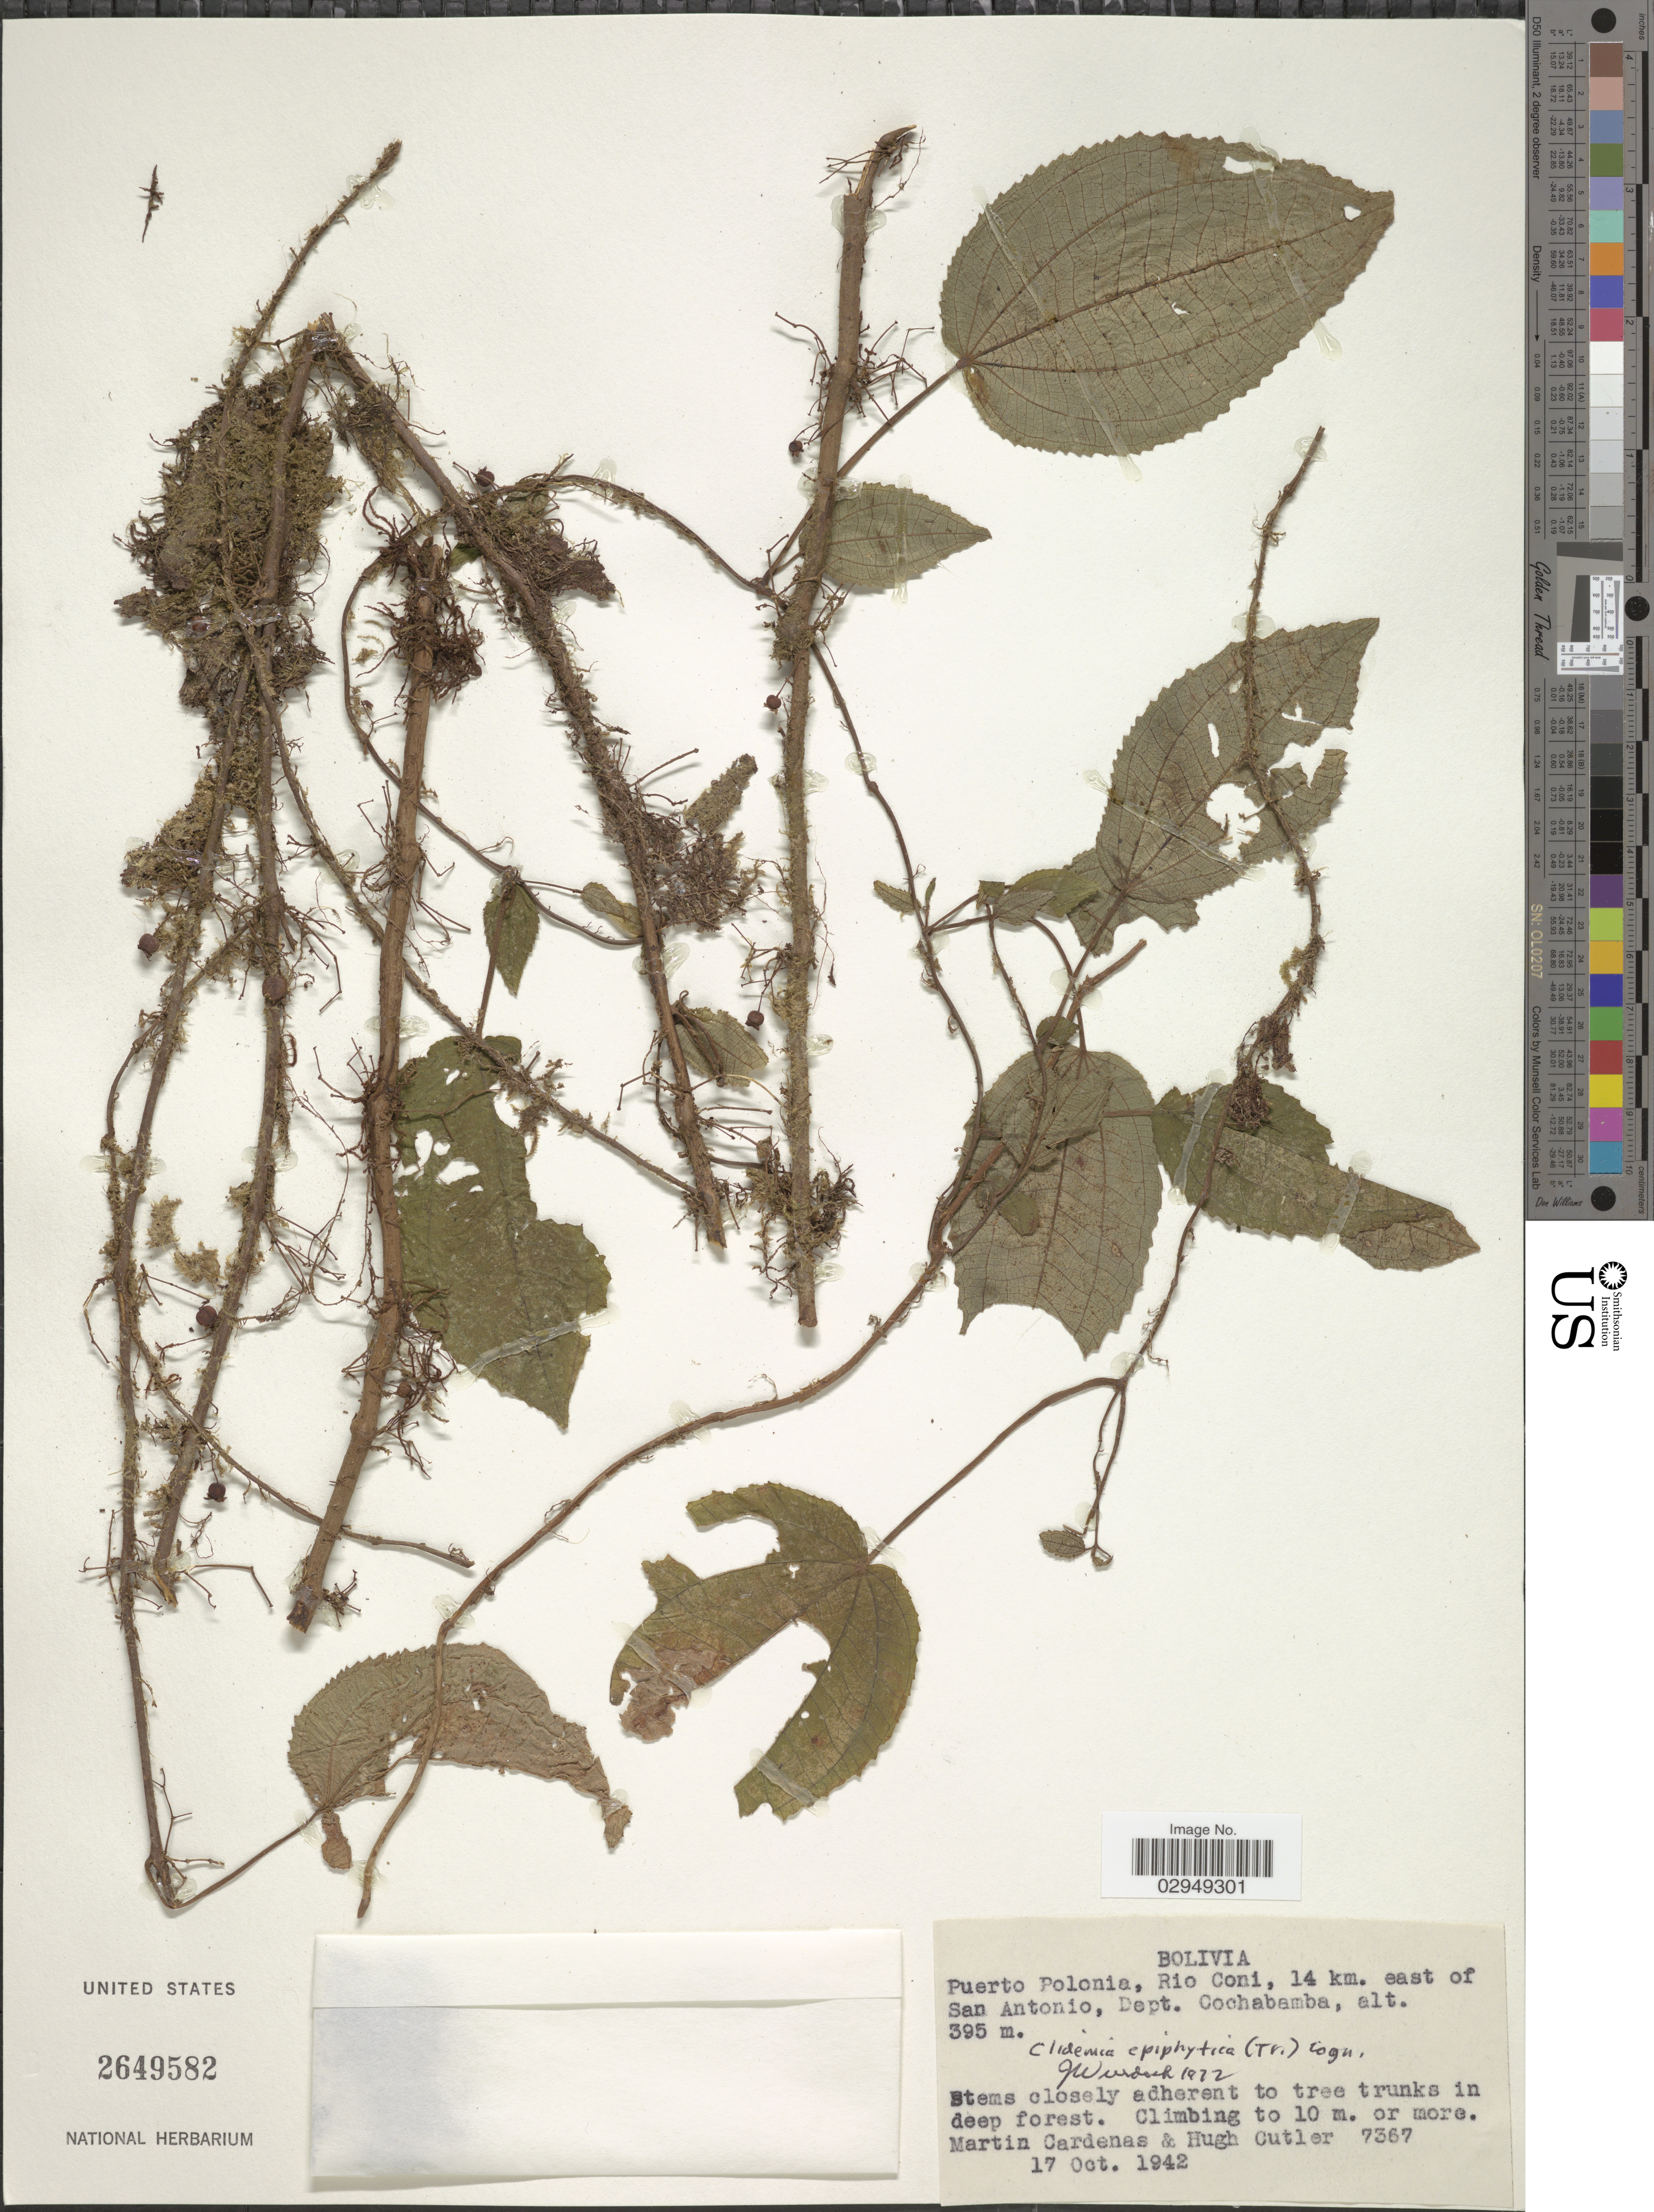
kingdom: Plantae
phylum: Tracheophyta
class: Magnoliopsida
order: Myrtales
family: Melastomataceae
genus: Clidemia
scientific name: Clidemia epiphytica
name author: (Triana) Cogn.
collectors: M. Cárdenas & H. C. Cutler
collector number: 7367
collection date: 1942-10-17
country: Bolivia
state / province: Cochabamba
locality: Puerto Polonia, Rio Coni, 14 km. east of San Antonio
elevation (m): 395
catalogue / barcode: US 2649582